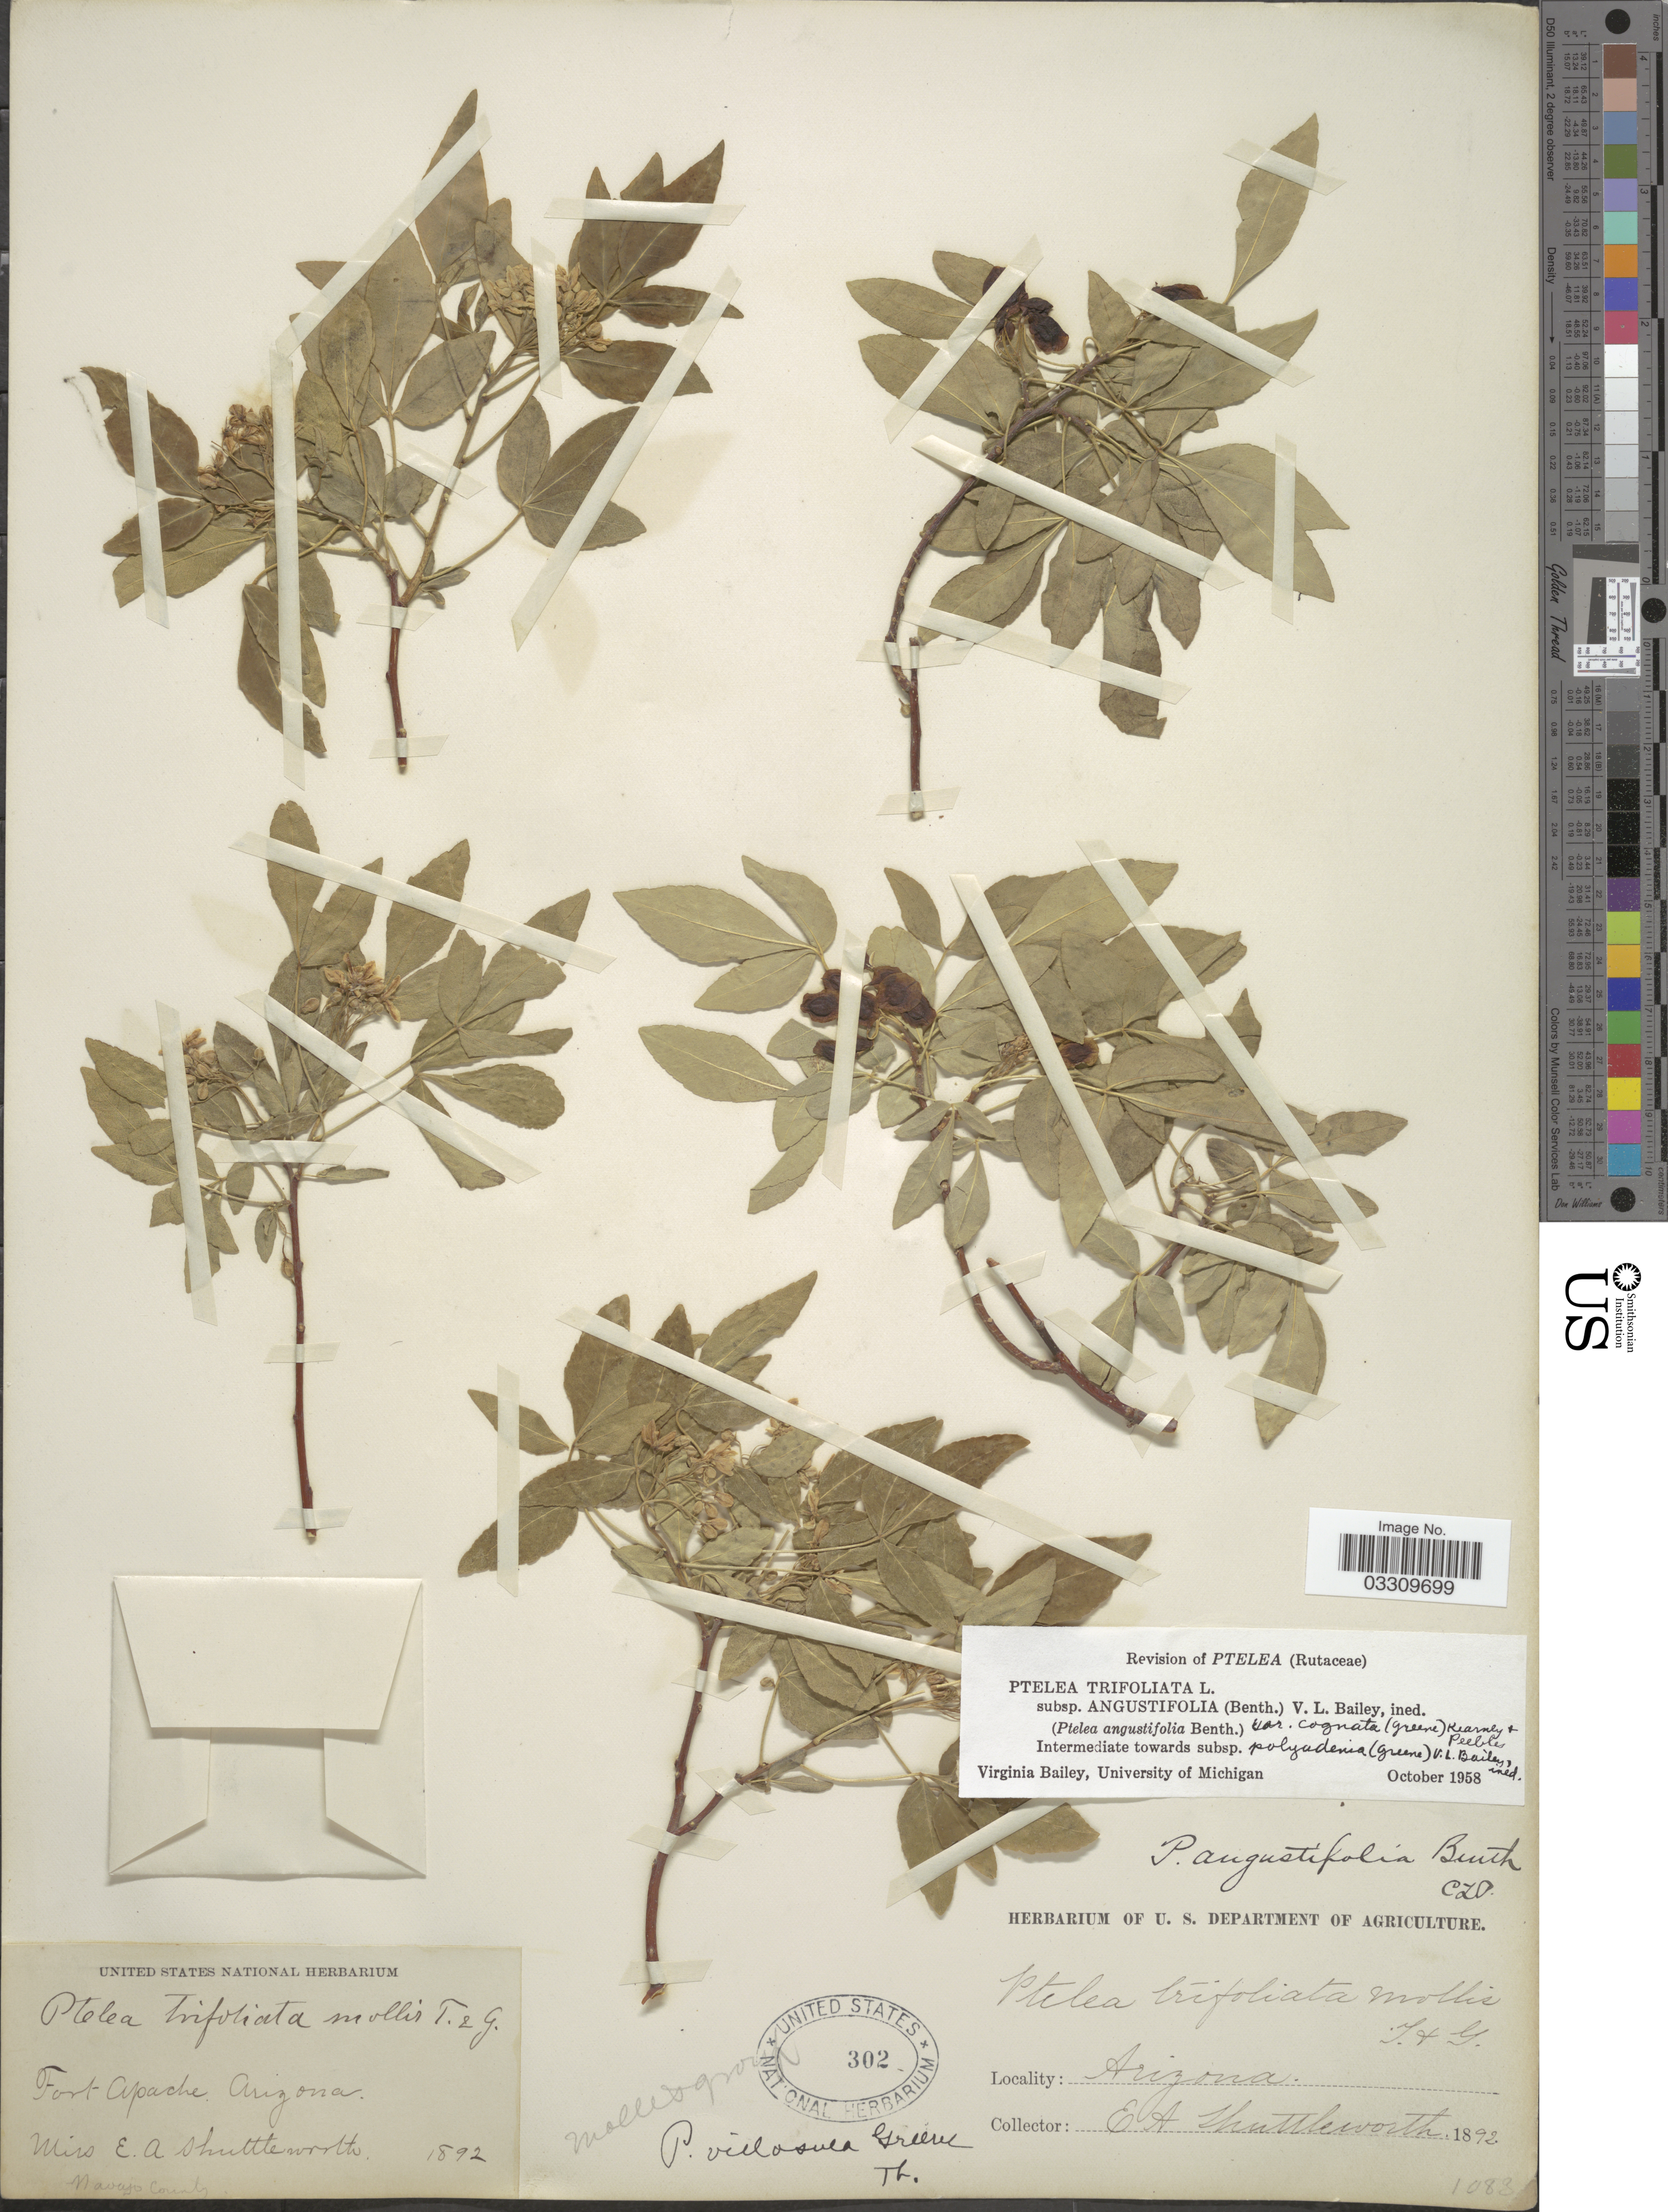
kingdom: Plantae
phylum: Tracheophyta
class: Magnoliopsida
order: Sapindales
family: Rutaceae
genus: Ptelea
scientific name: Ptelea trifoliata var. cognata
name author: (Greene) V. L. Bailey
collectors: E. Shuttleworth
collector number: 1083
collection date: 1892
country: United States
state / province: Arizona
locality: Fort Apache, Navajo County.